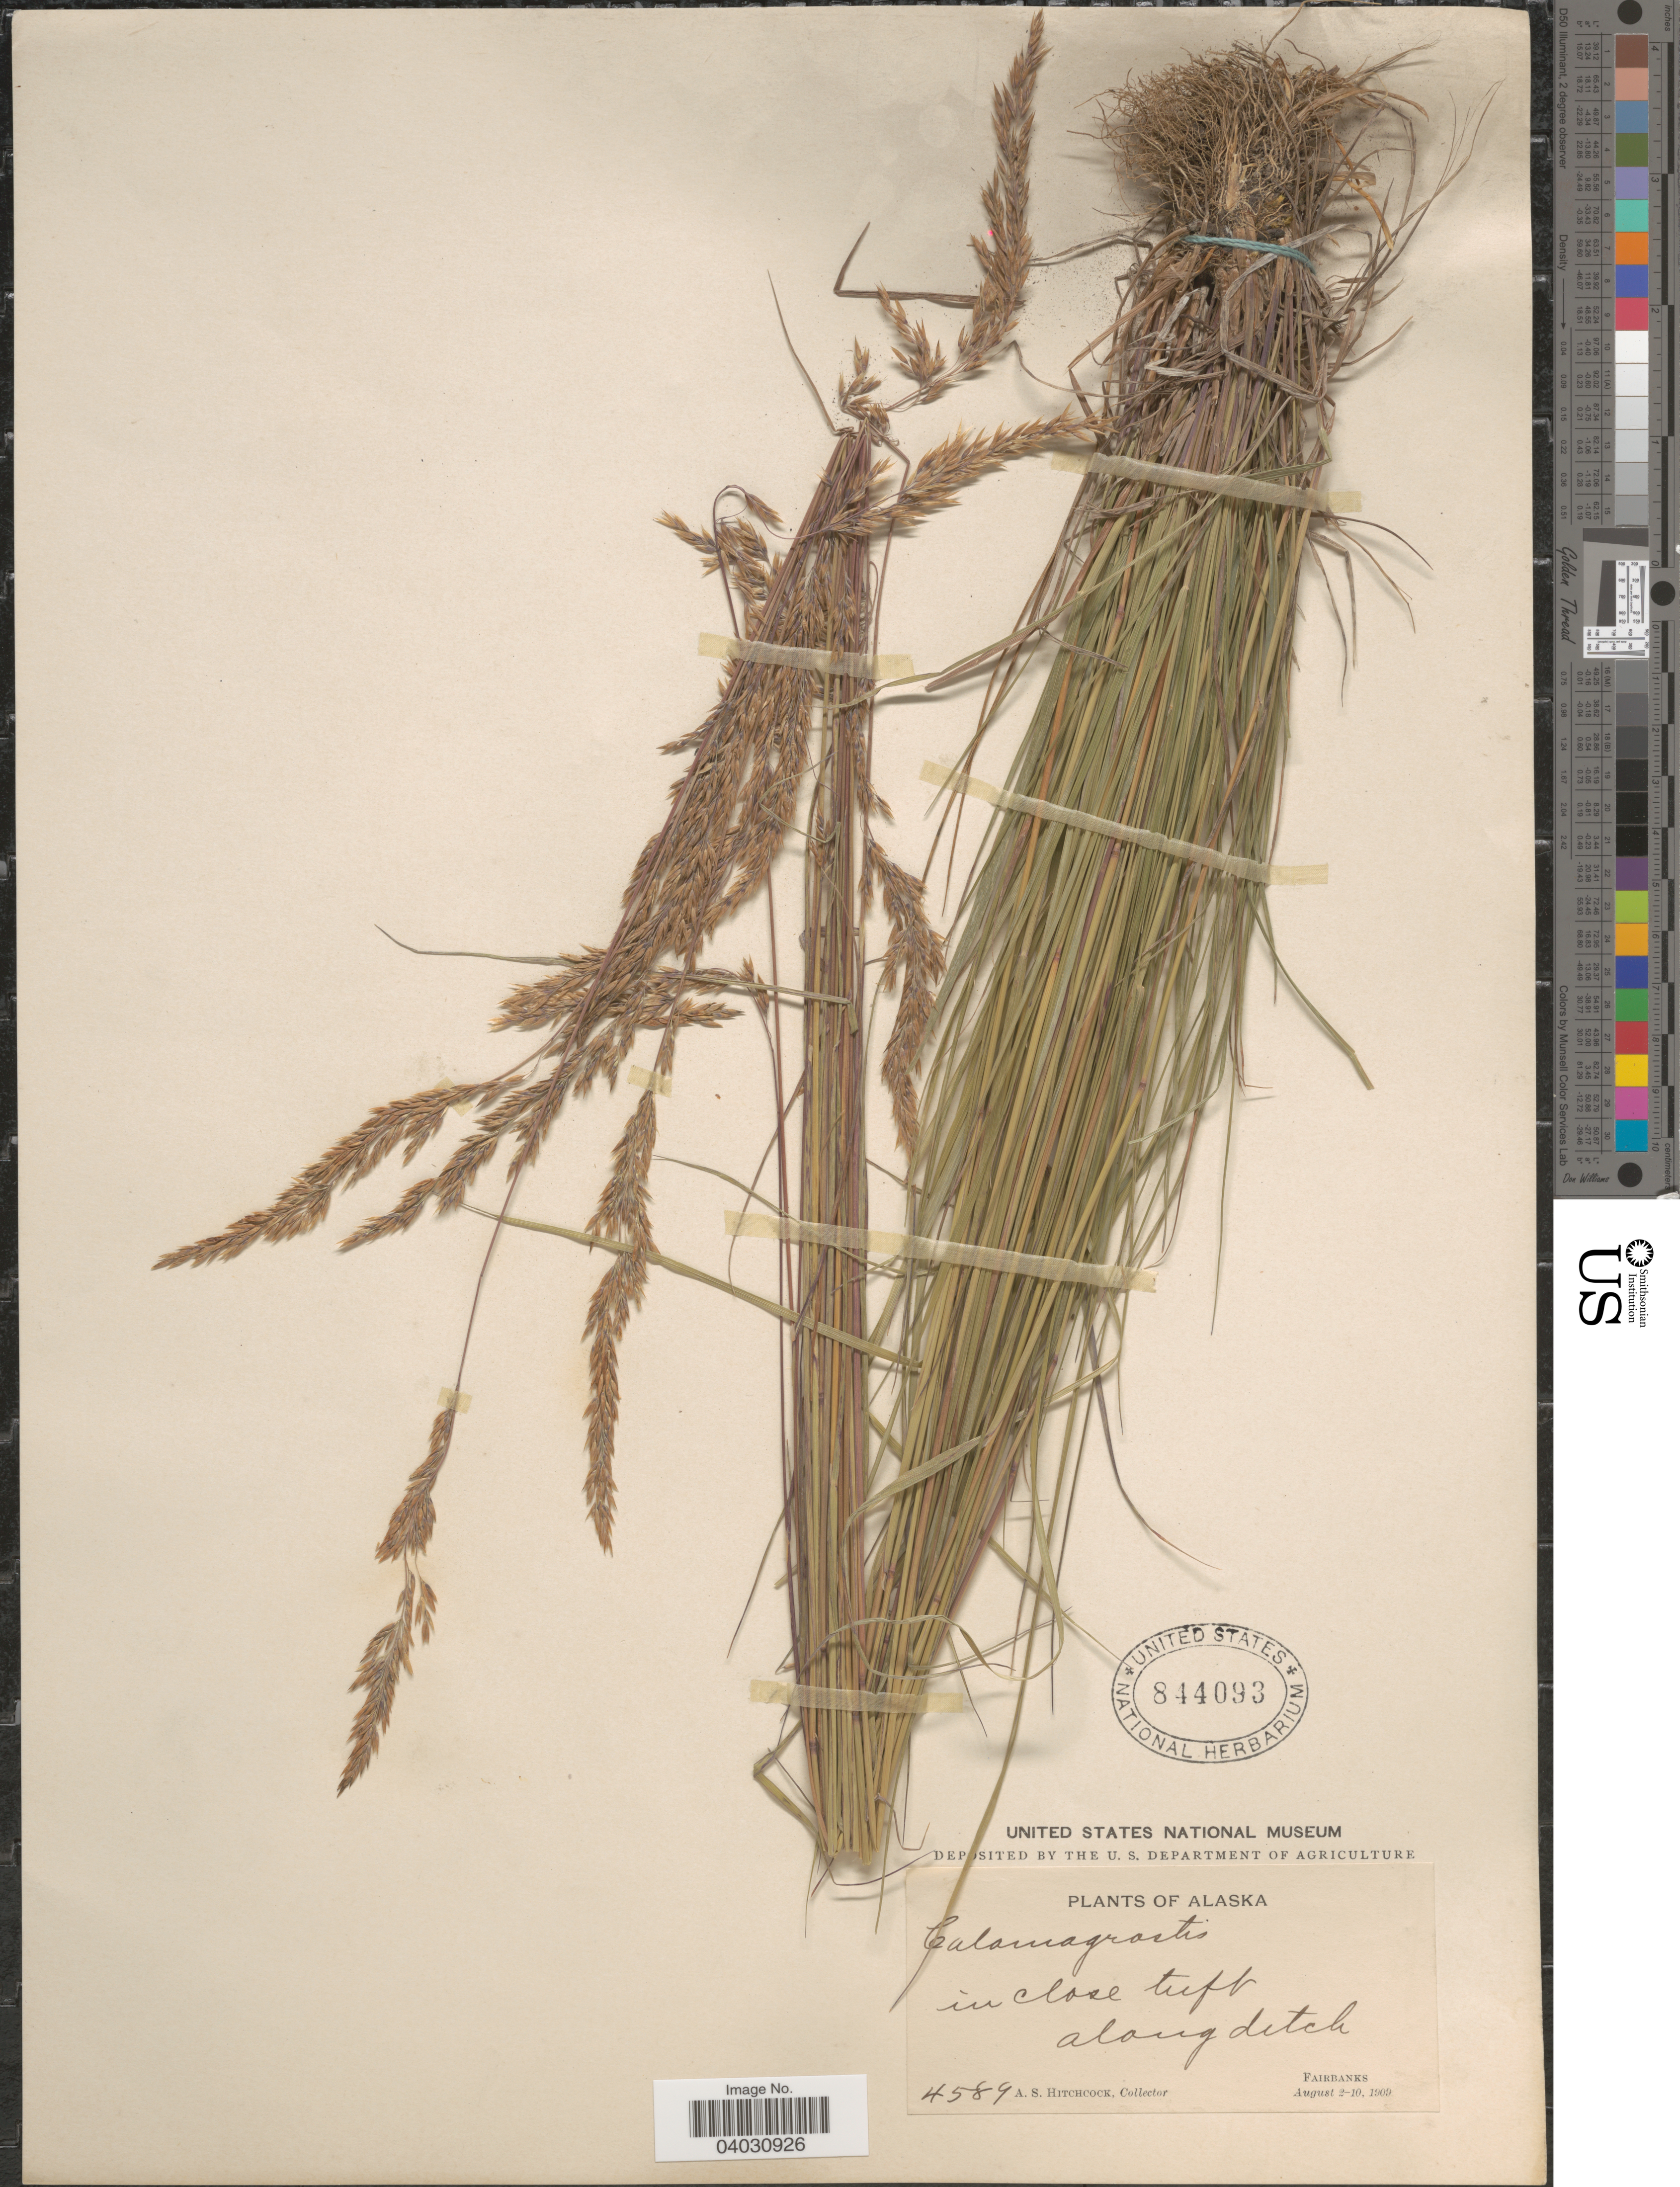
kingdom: Plantae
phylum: Tracheophyta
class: Liliopsida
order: Poales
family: Poaceae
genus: Calamagrostis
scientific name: Calamagrostis sp.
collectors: A. S. Hitchcock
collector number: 4589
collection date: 1909-08-02/1909-08-10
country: United States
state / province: Alaska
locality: Fairbanks.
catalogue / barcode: US 844093